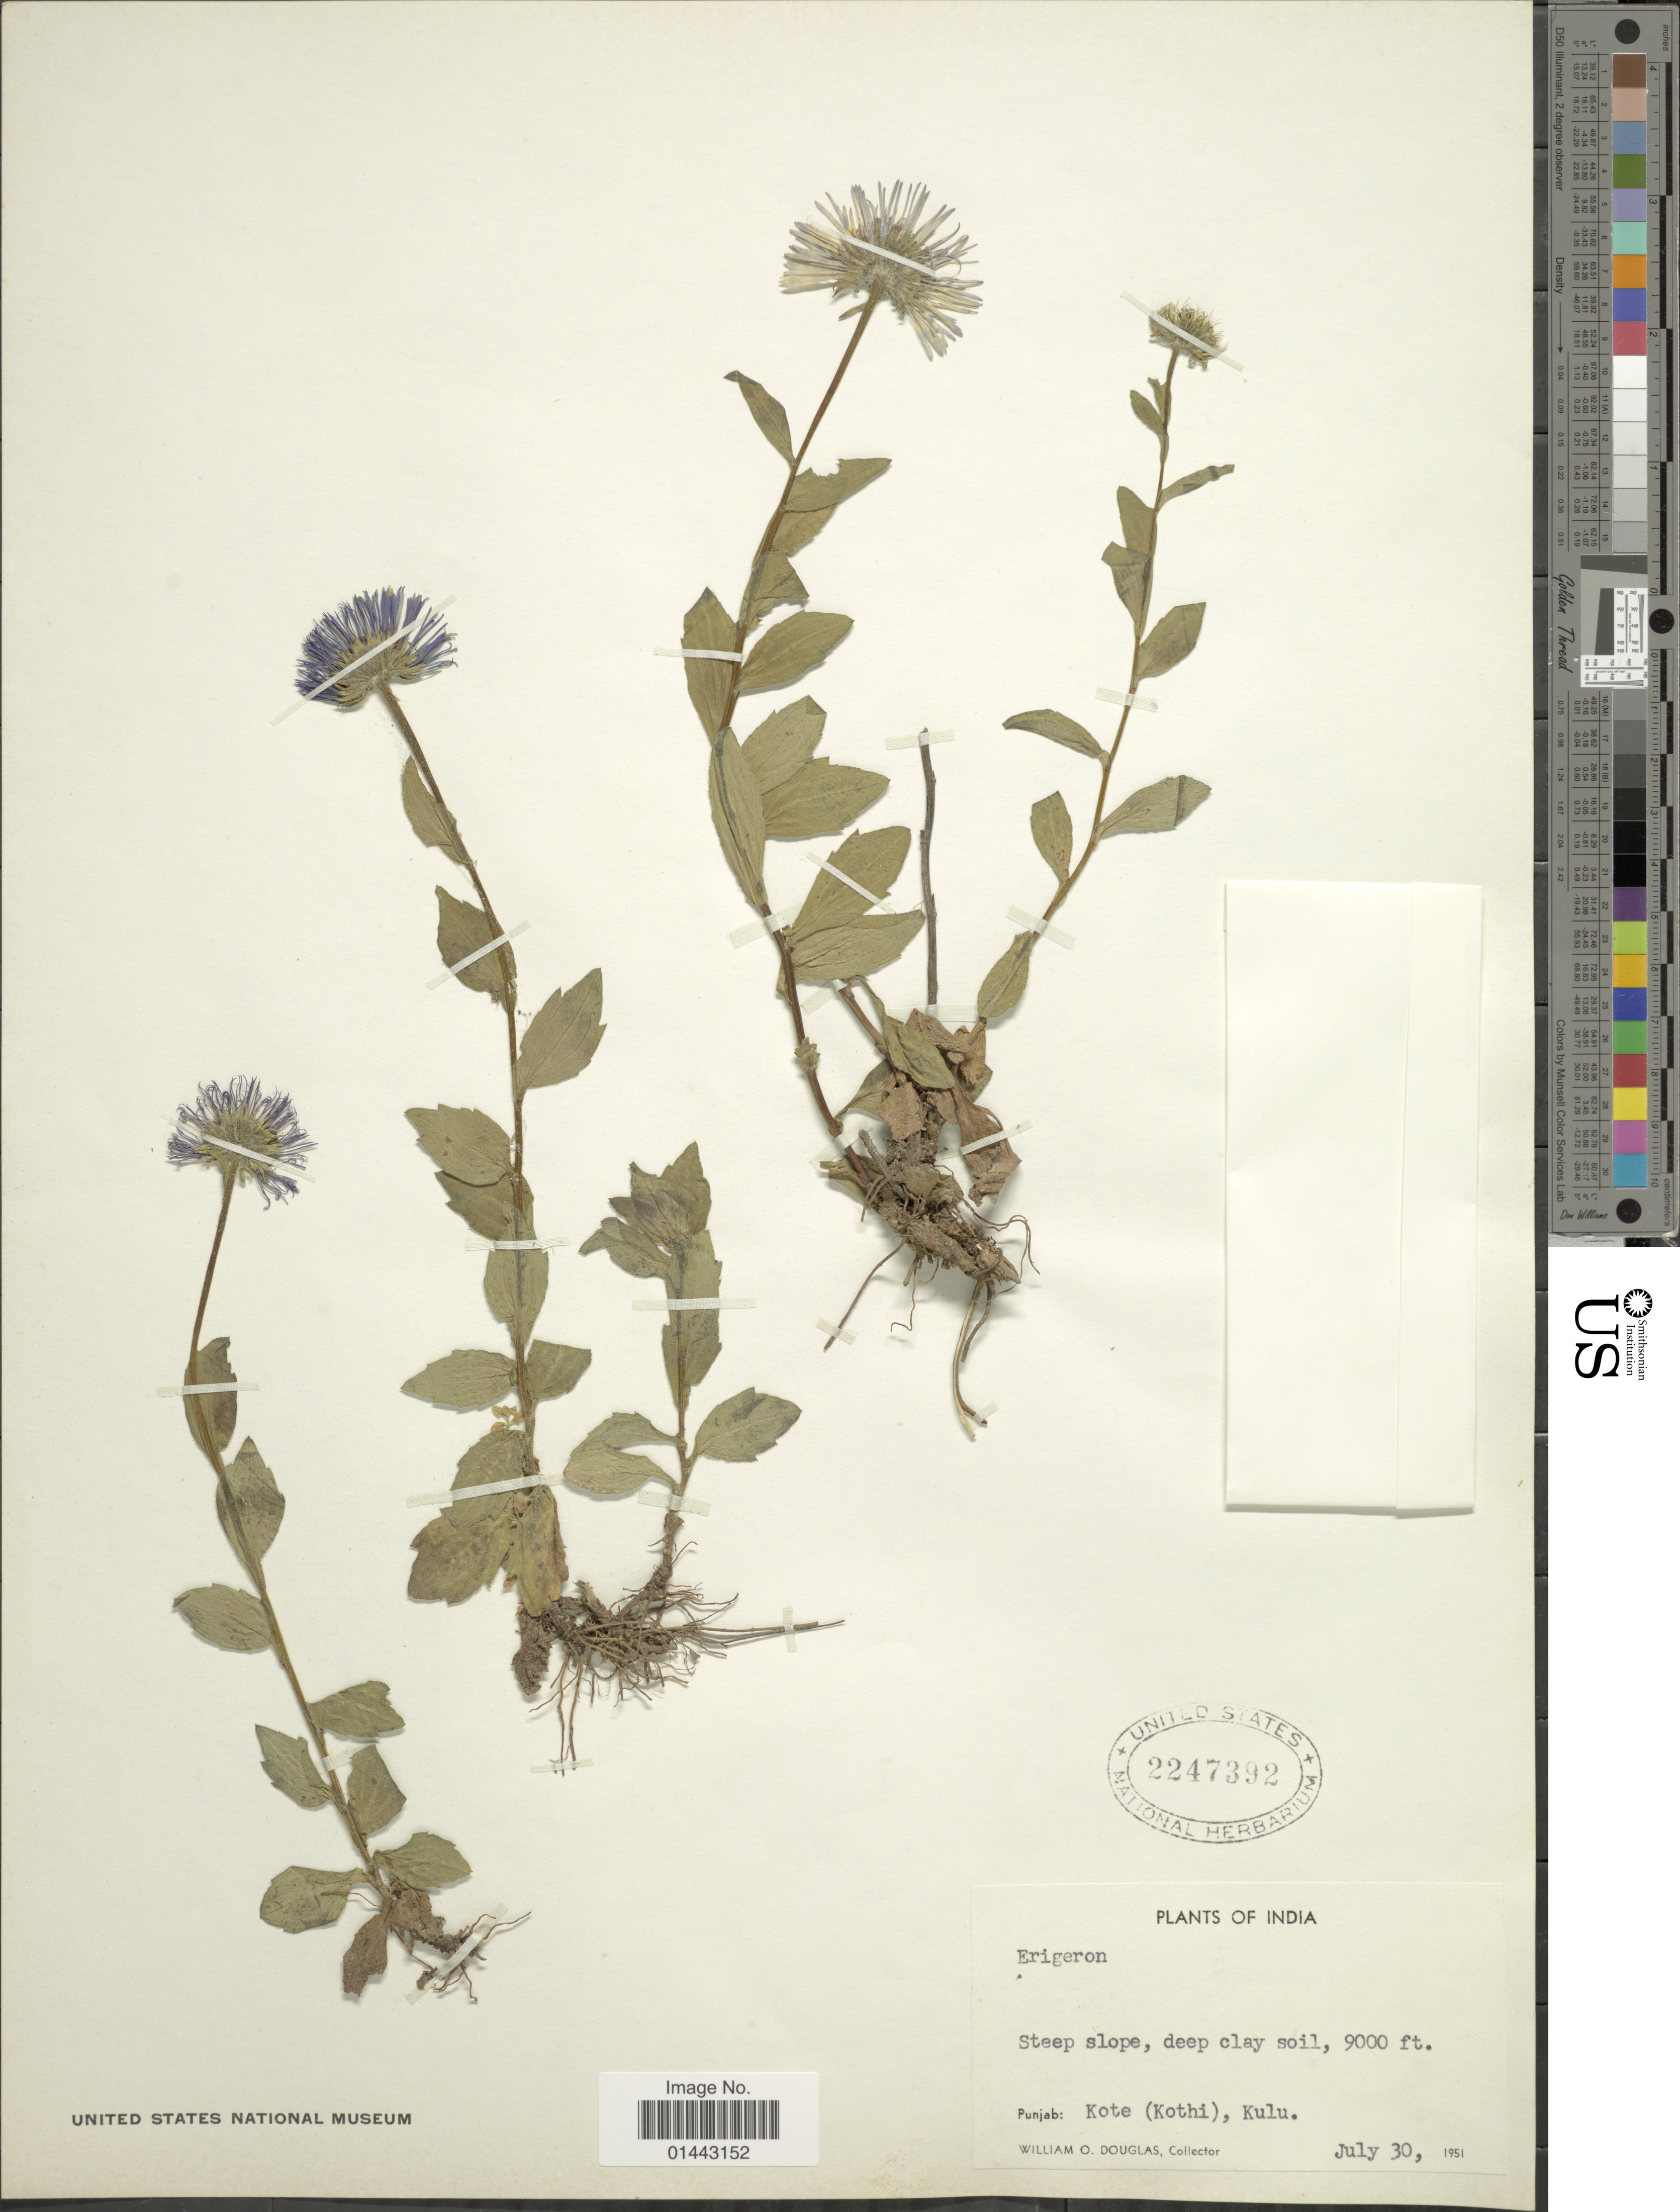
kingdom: Plantae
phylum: Tracheophyta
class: Magnoliopsida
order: Asterales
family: Asteraceae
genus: Erigeron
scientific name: Erigeron sp.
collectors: W. Douglas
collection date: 1951-07-30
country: India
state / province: Punjab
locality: Kote (Kothi), Kulu.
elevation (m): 2743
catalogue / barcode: US 2247392